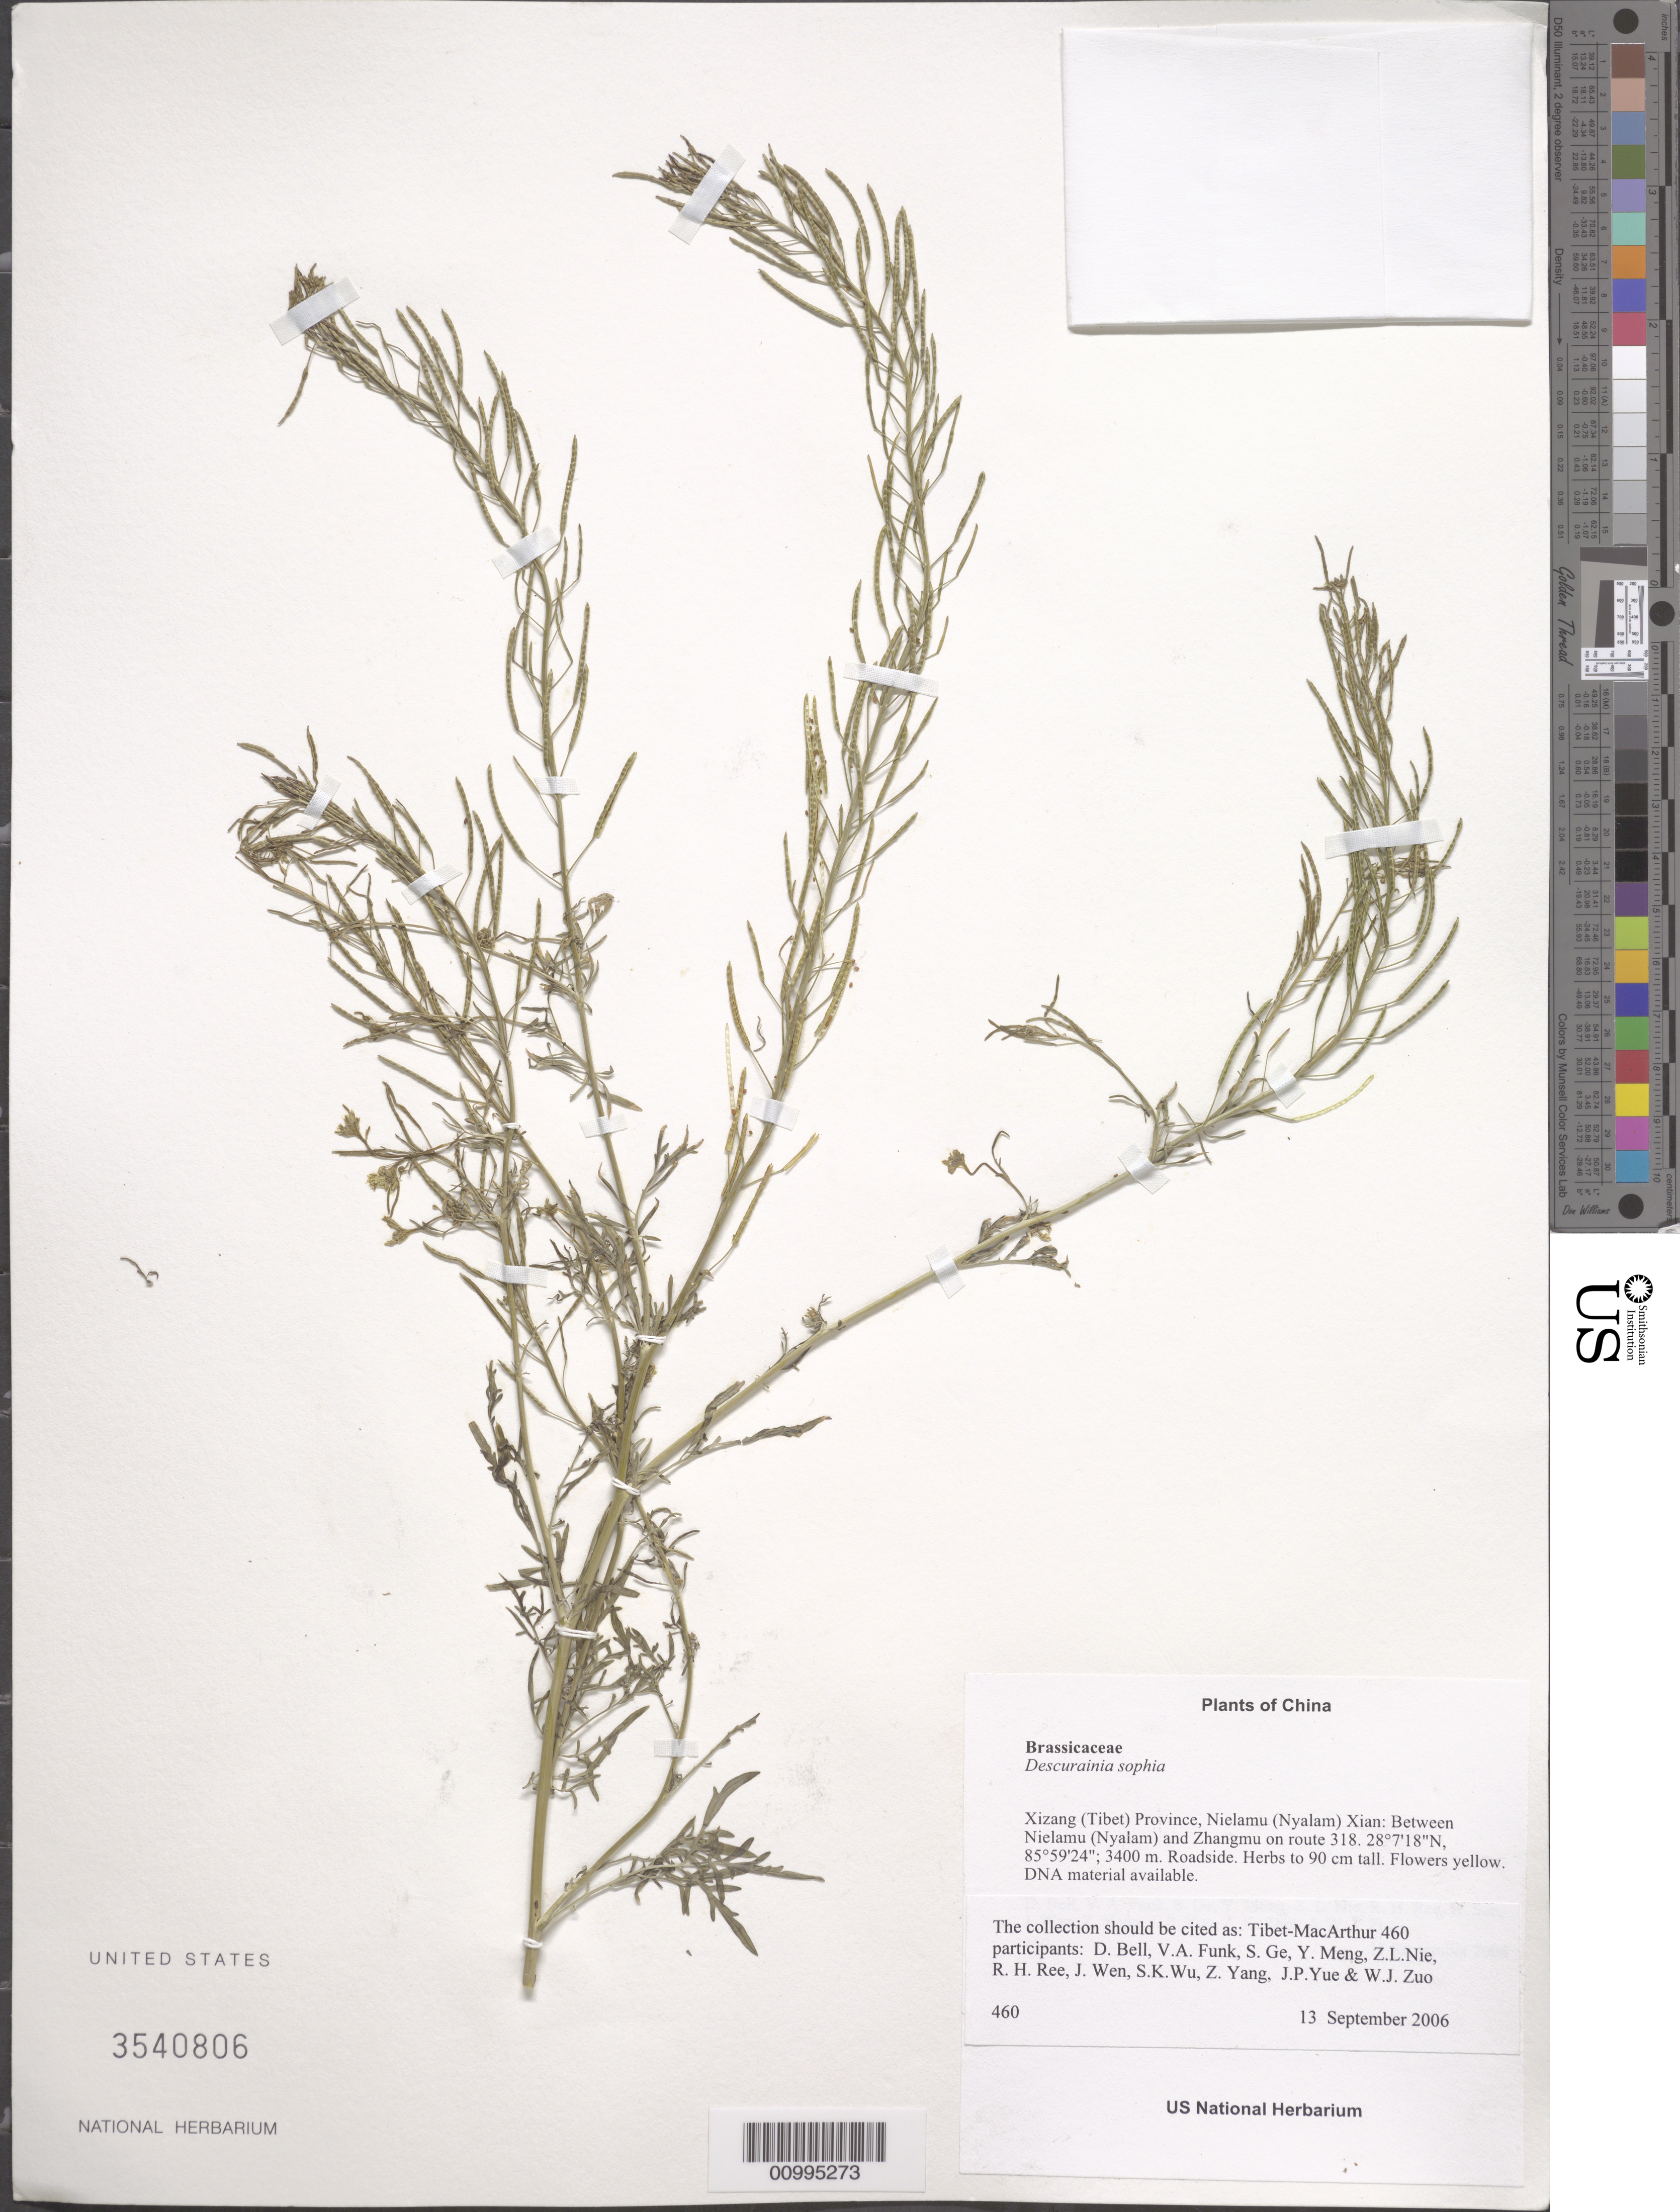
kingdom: Plantae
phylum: Tracheophyta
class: Magnoliopsida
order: Brassicales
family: Brassicaceae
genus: Descurainia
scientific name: Descurainia sophia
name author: (L.) Webb ex Prantl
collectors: Tibet-MacArthur, D. A. Bell, V. Funk, S. Ge, Y. Meng, Z. Nie, R. Ree, H. Sun, J. Wen, Z. Yang, J. Yue, Z. Zhou & W. Zuo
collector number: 460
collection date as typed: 13 Sep 2006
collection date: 2006-09-13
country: China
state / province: Xizang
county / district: Nielamu (Nyalam) Xian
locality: Between Nielamu (Nyalam) and Zhangmu on route 318.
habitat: Rocky slopes, cliff bases and disturbed areas beside road. Roadside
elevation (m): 3400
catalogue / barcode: US 3540806